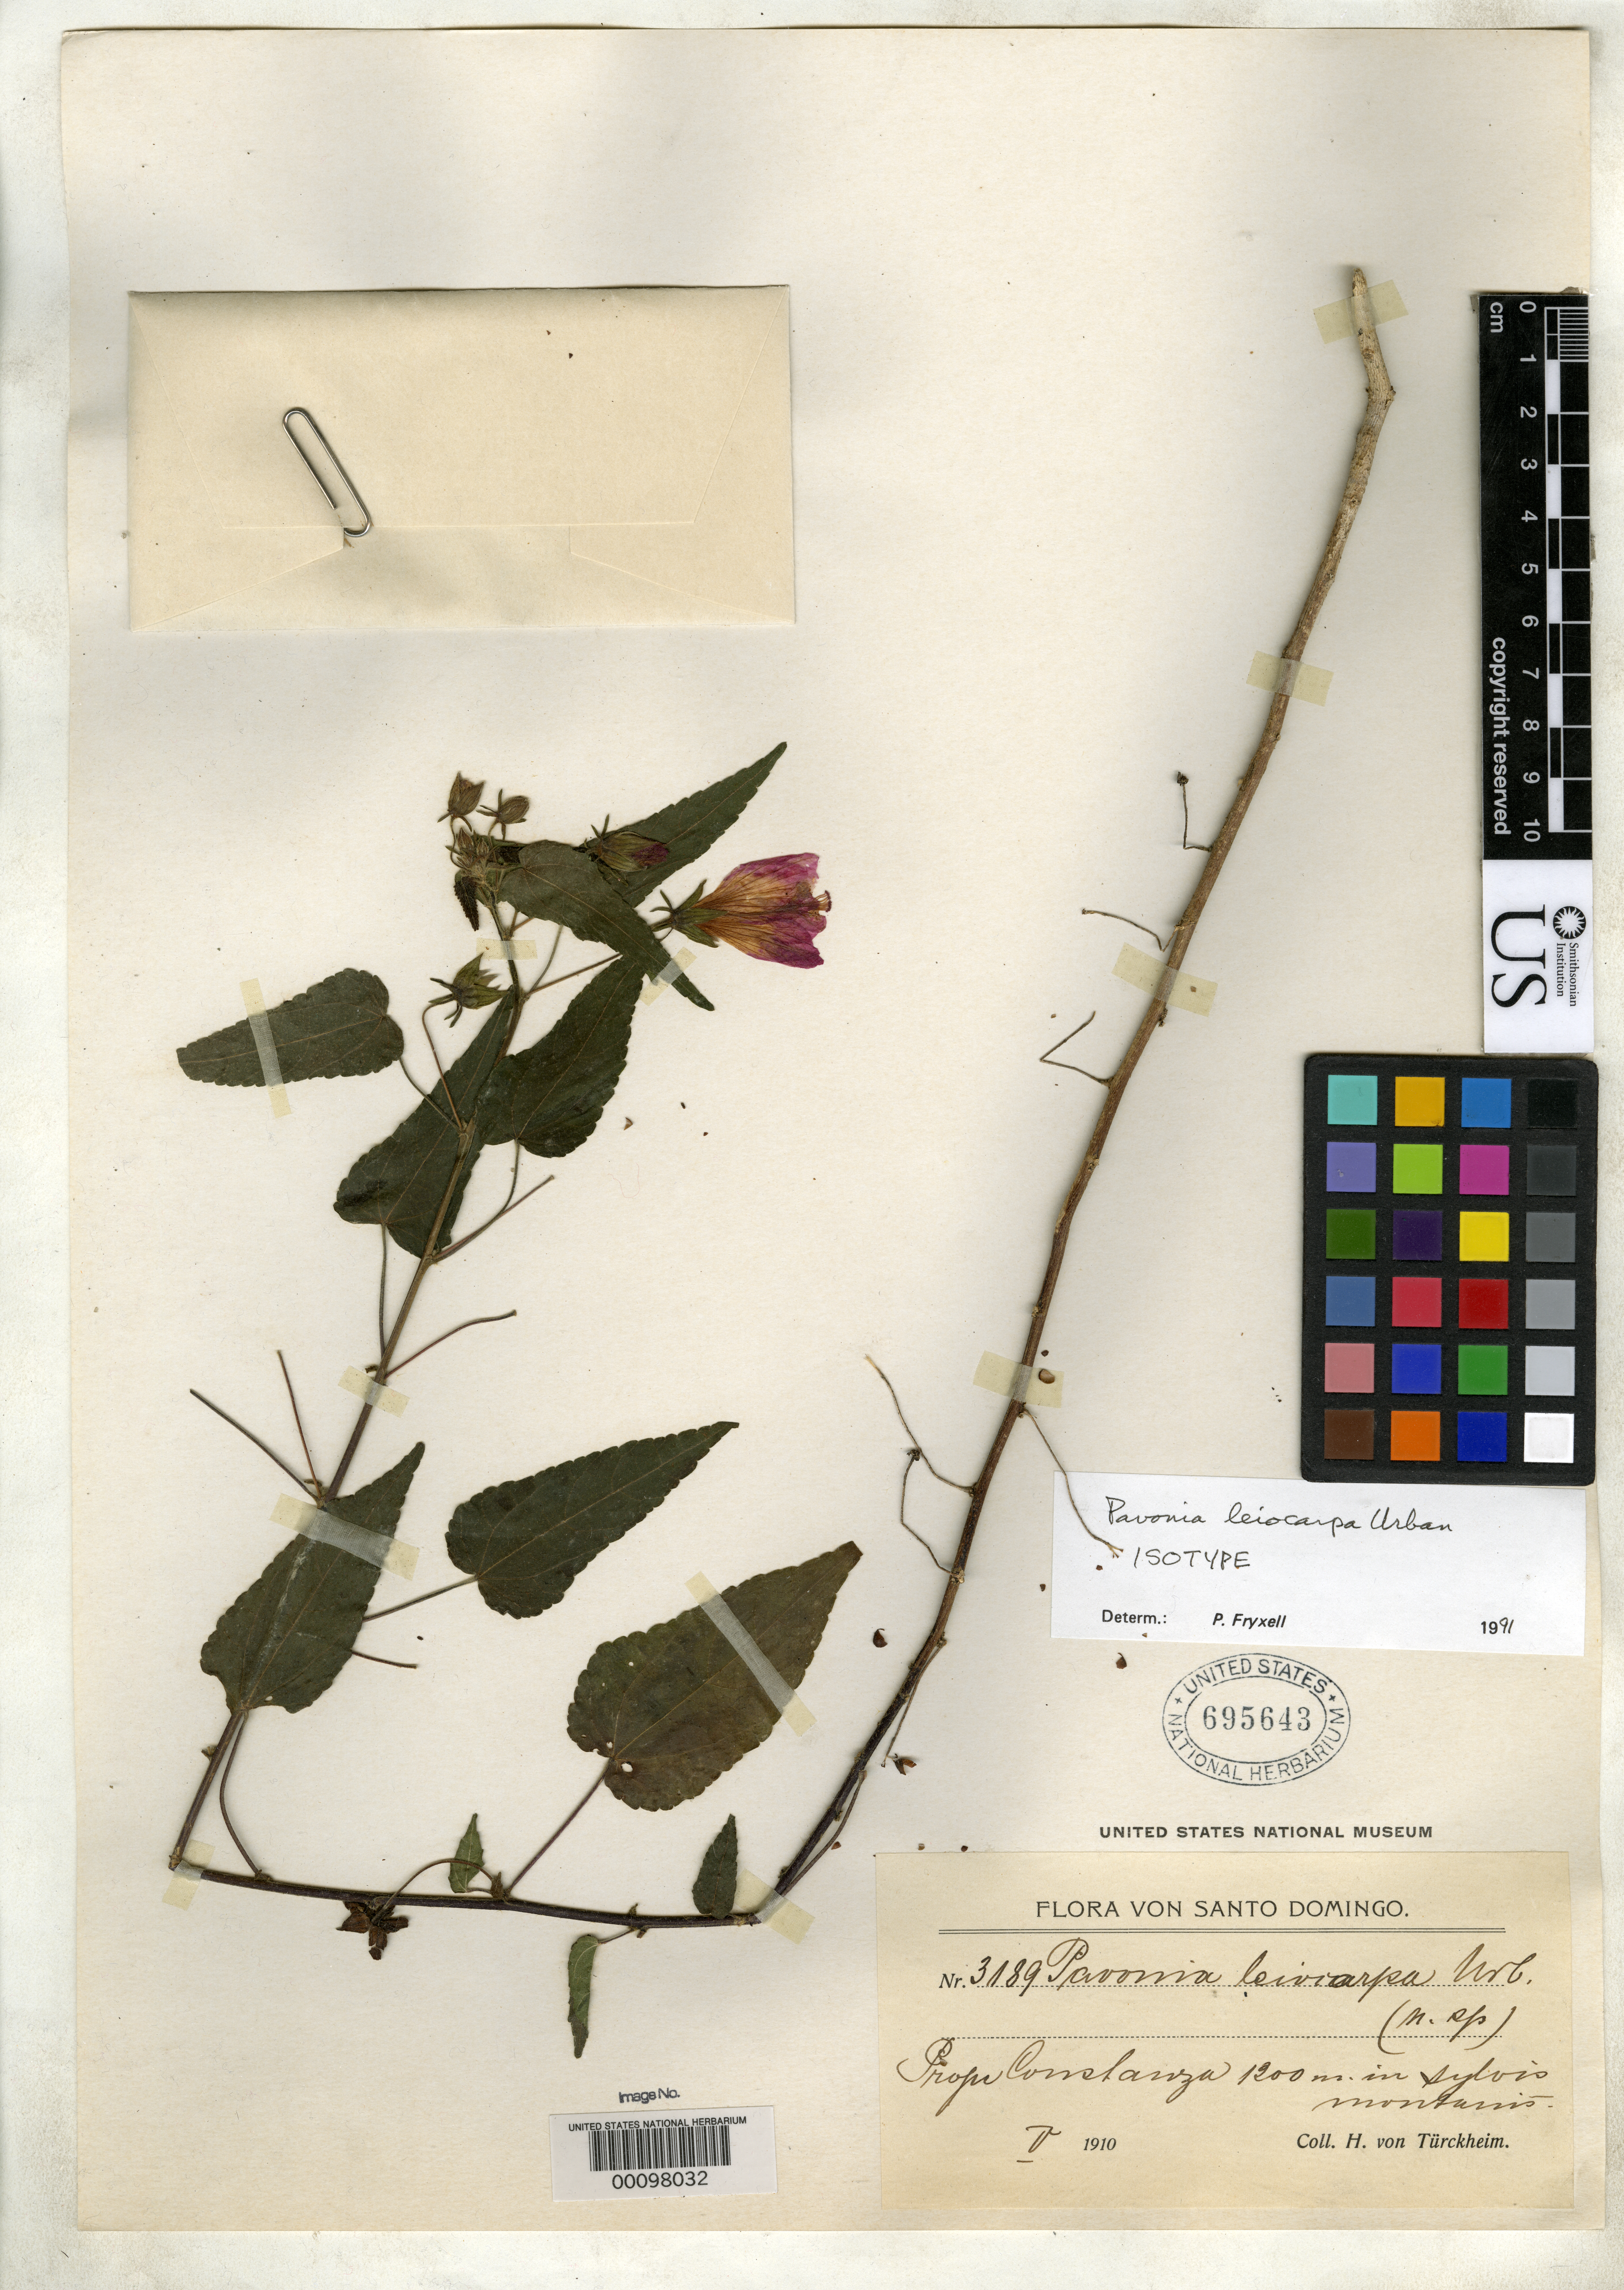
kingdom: Plantae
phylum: Tracheophyta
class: Magnoliopsida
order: Malvales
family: Malvaceae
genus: Pavonia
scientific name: Pavonia leiocarpa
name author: Urb.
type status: Isotype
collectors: H. von Türckheim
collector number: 3189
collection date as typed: May 1910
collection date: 1910-05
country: Dominican Republic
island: Hispaniola Island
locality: Near Constanza.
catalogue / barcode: US 695643